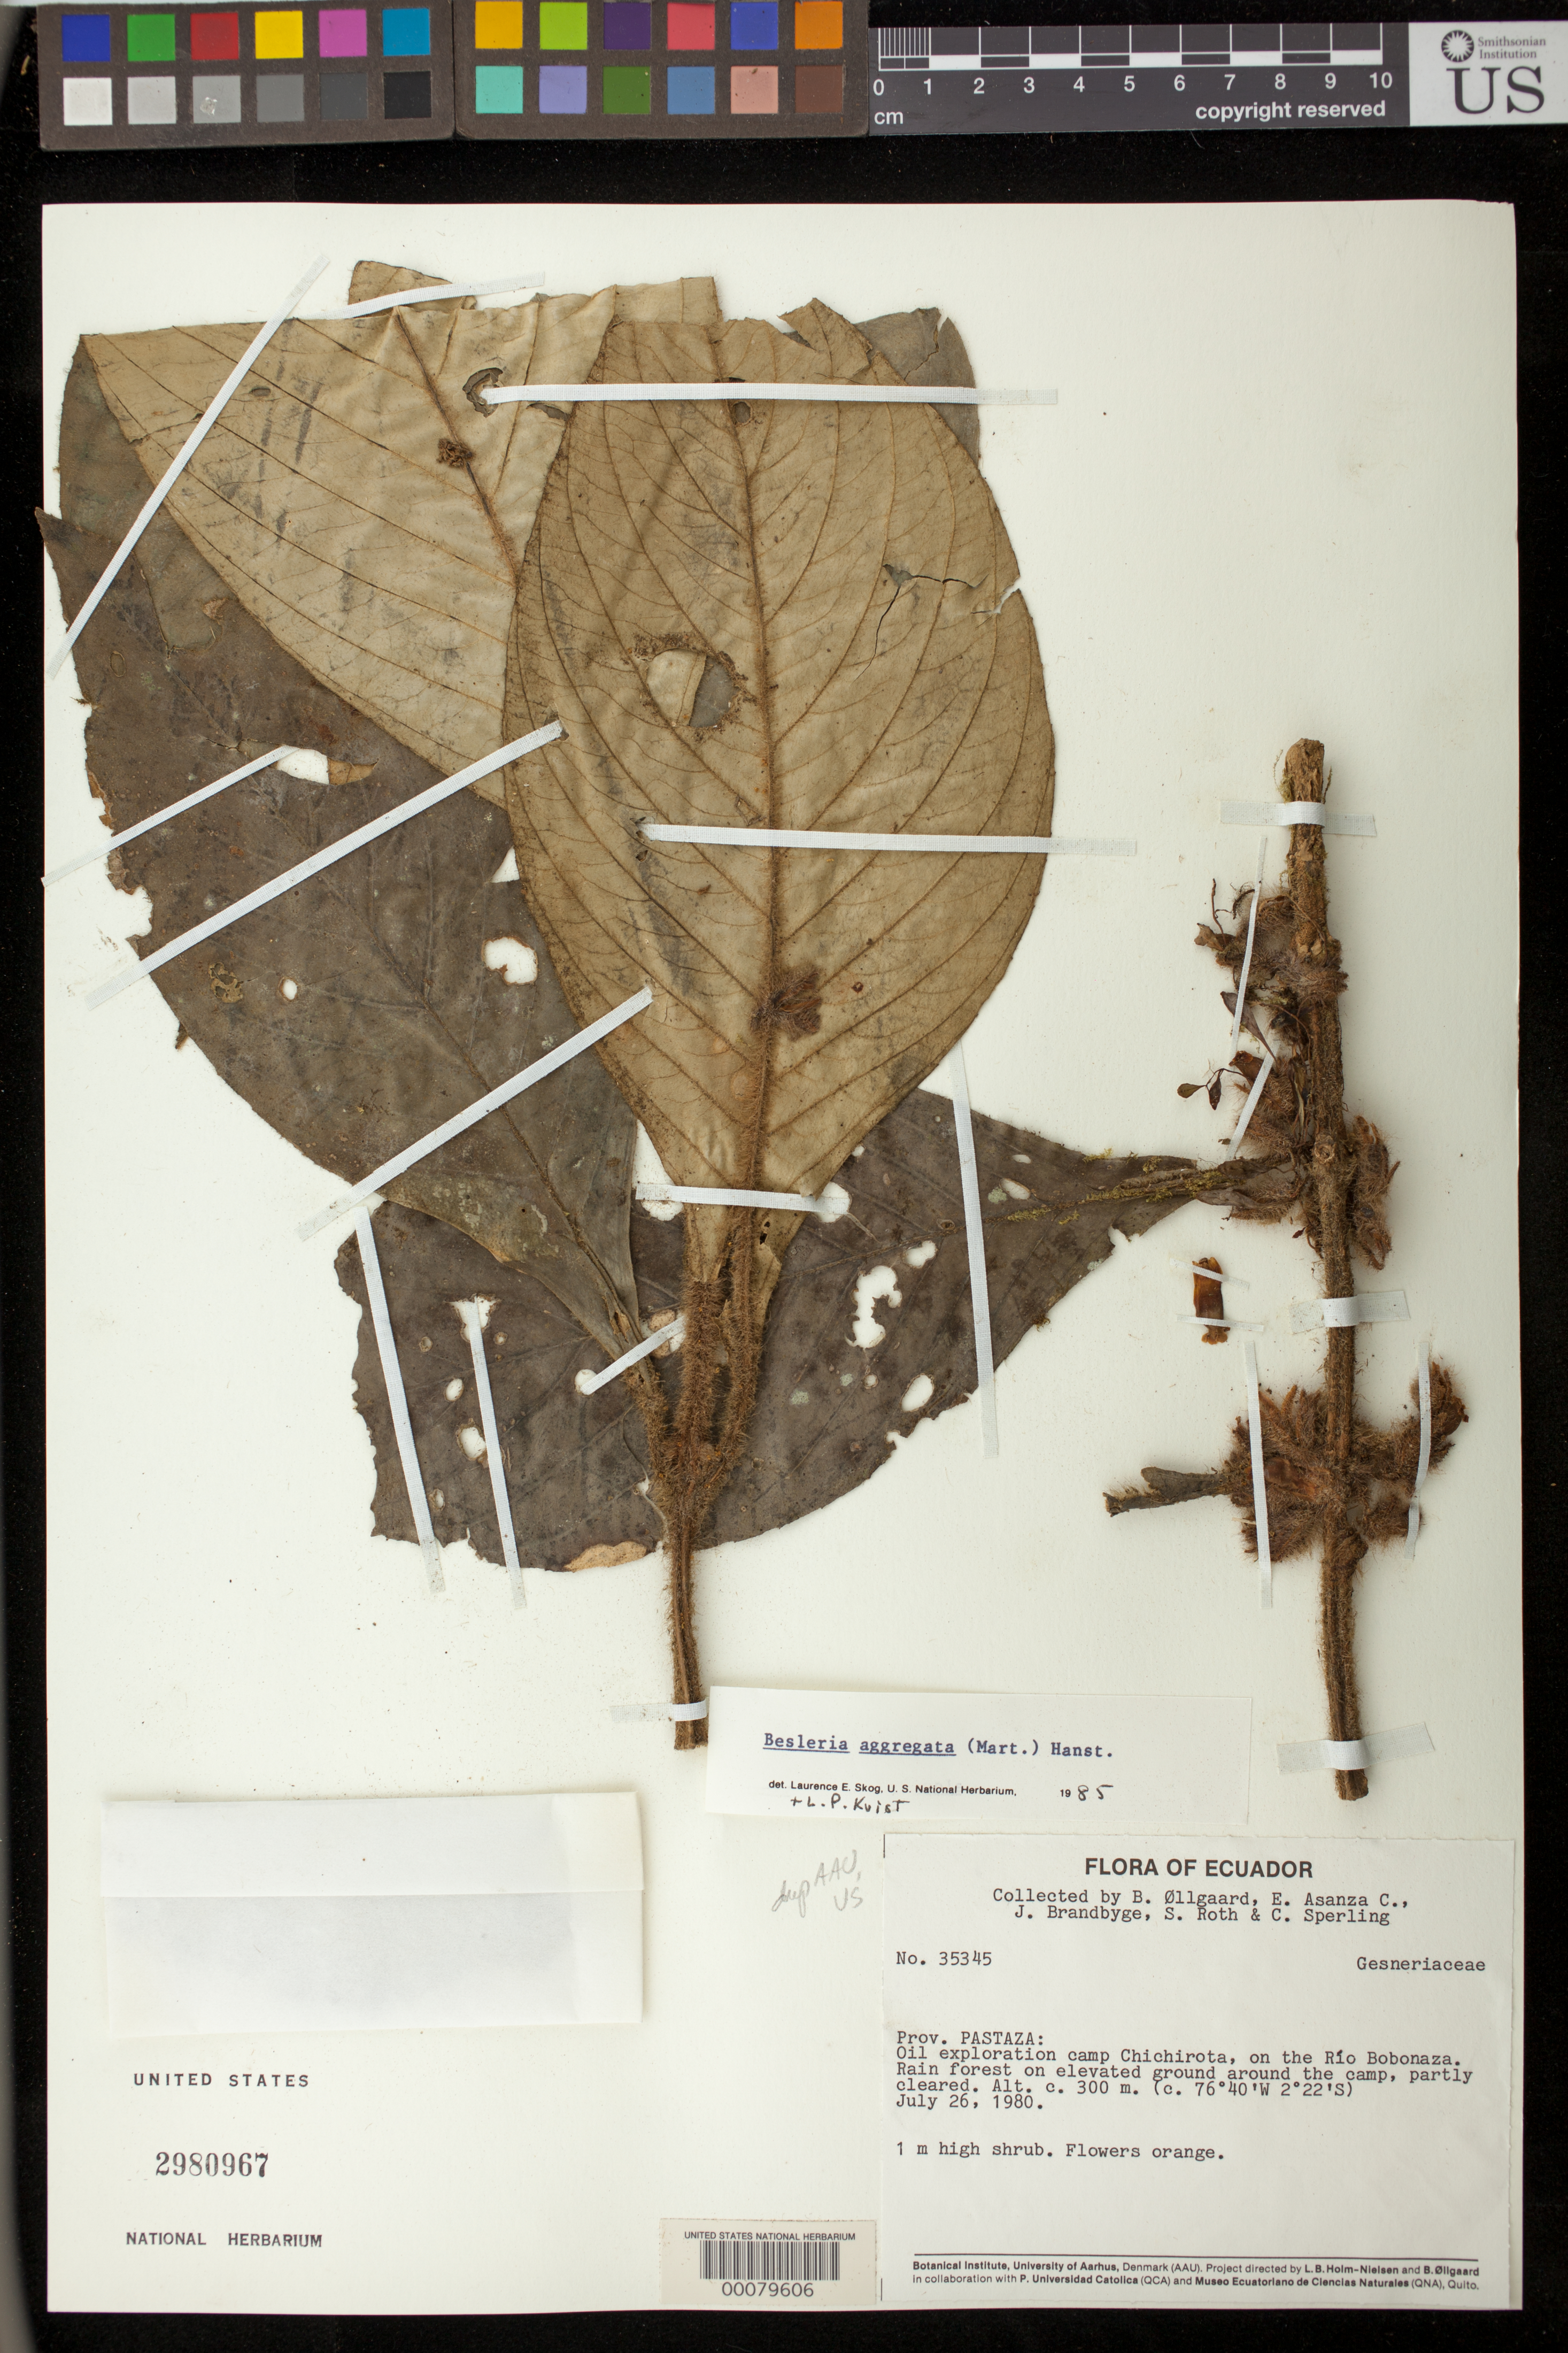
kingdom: Plantae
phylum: Tracheophyta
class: Magnoliopsida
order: Lamiales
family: Gesneriaceae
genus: Besleria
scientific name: Besleria aggregata var. aggregata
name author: (Mart.) Hanst.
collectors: B. Øllgaard, E. Asanza C., J. Brandbyge, S. Roth & C. Sperling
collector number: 35345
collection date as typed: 26 Jul 1980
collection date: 1980-07-26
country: Ecuador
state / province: Pastaza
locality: Oil exploration camp Chichirota, on the Rio Bobonaza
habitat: Rain forest on elevated ground around the camp, partly cleared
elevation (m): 300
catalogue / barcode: US 2980967